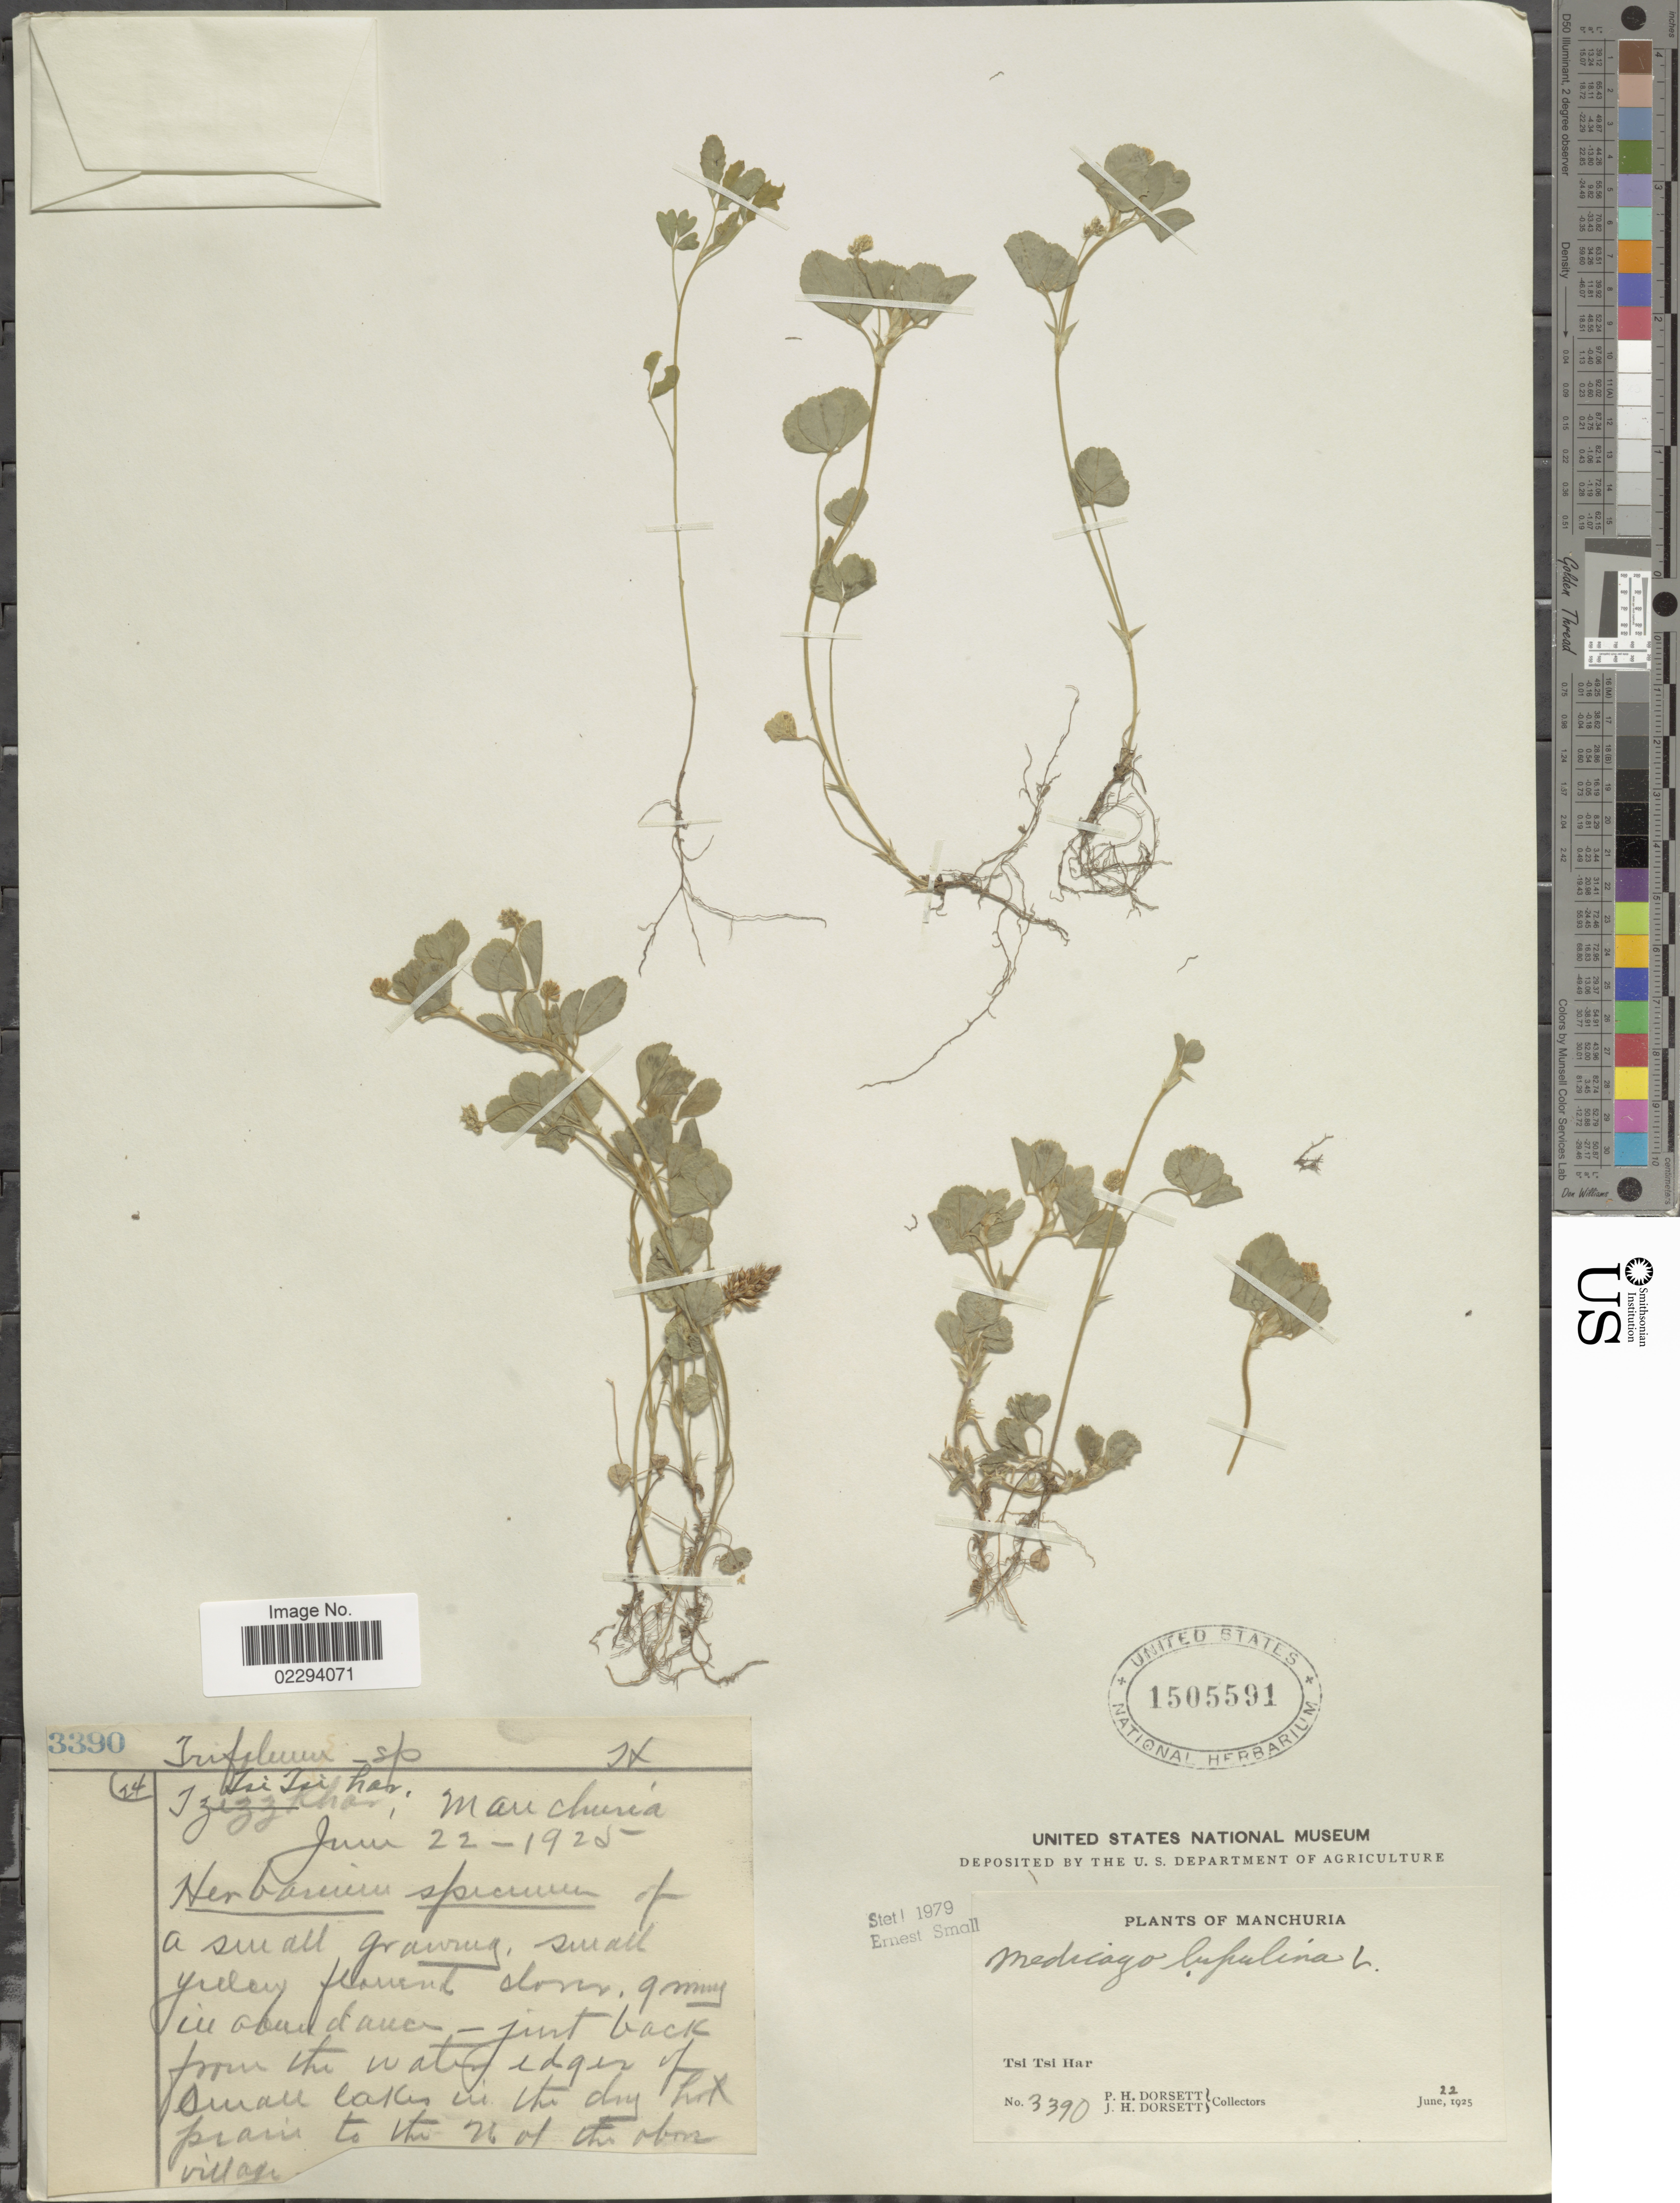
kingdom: Plantae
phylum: Tracheophyta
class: Magnoliopsida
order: Fabales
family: Fabaceae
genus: Medicago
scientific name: Medicago lupulina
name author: L.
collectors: P. H. Dorsett & J. Dorsett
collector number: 3390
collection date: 1925-06-22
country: China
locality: Manchuria. Tsi Tsi Har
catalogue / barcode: US 1505591